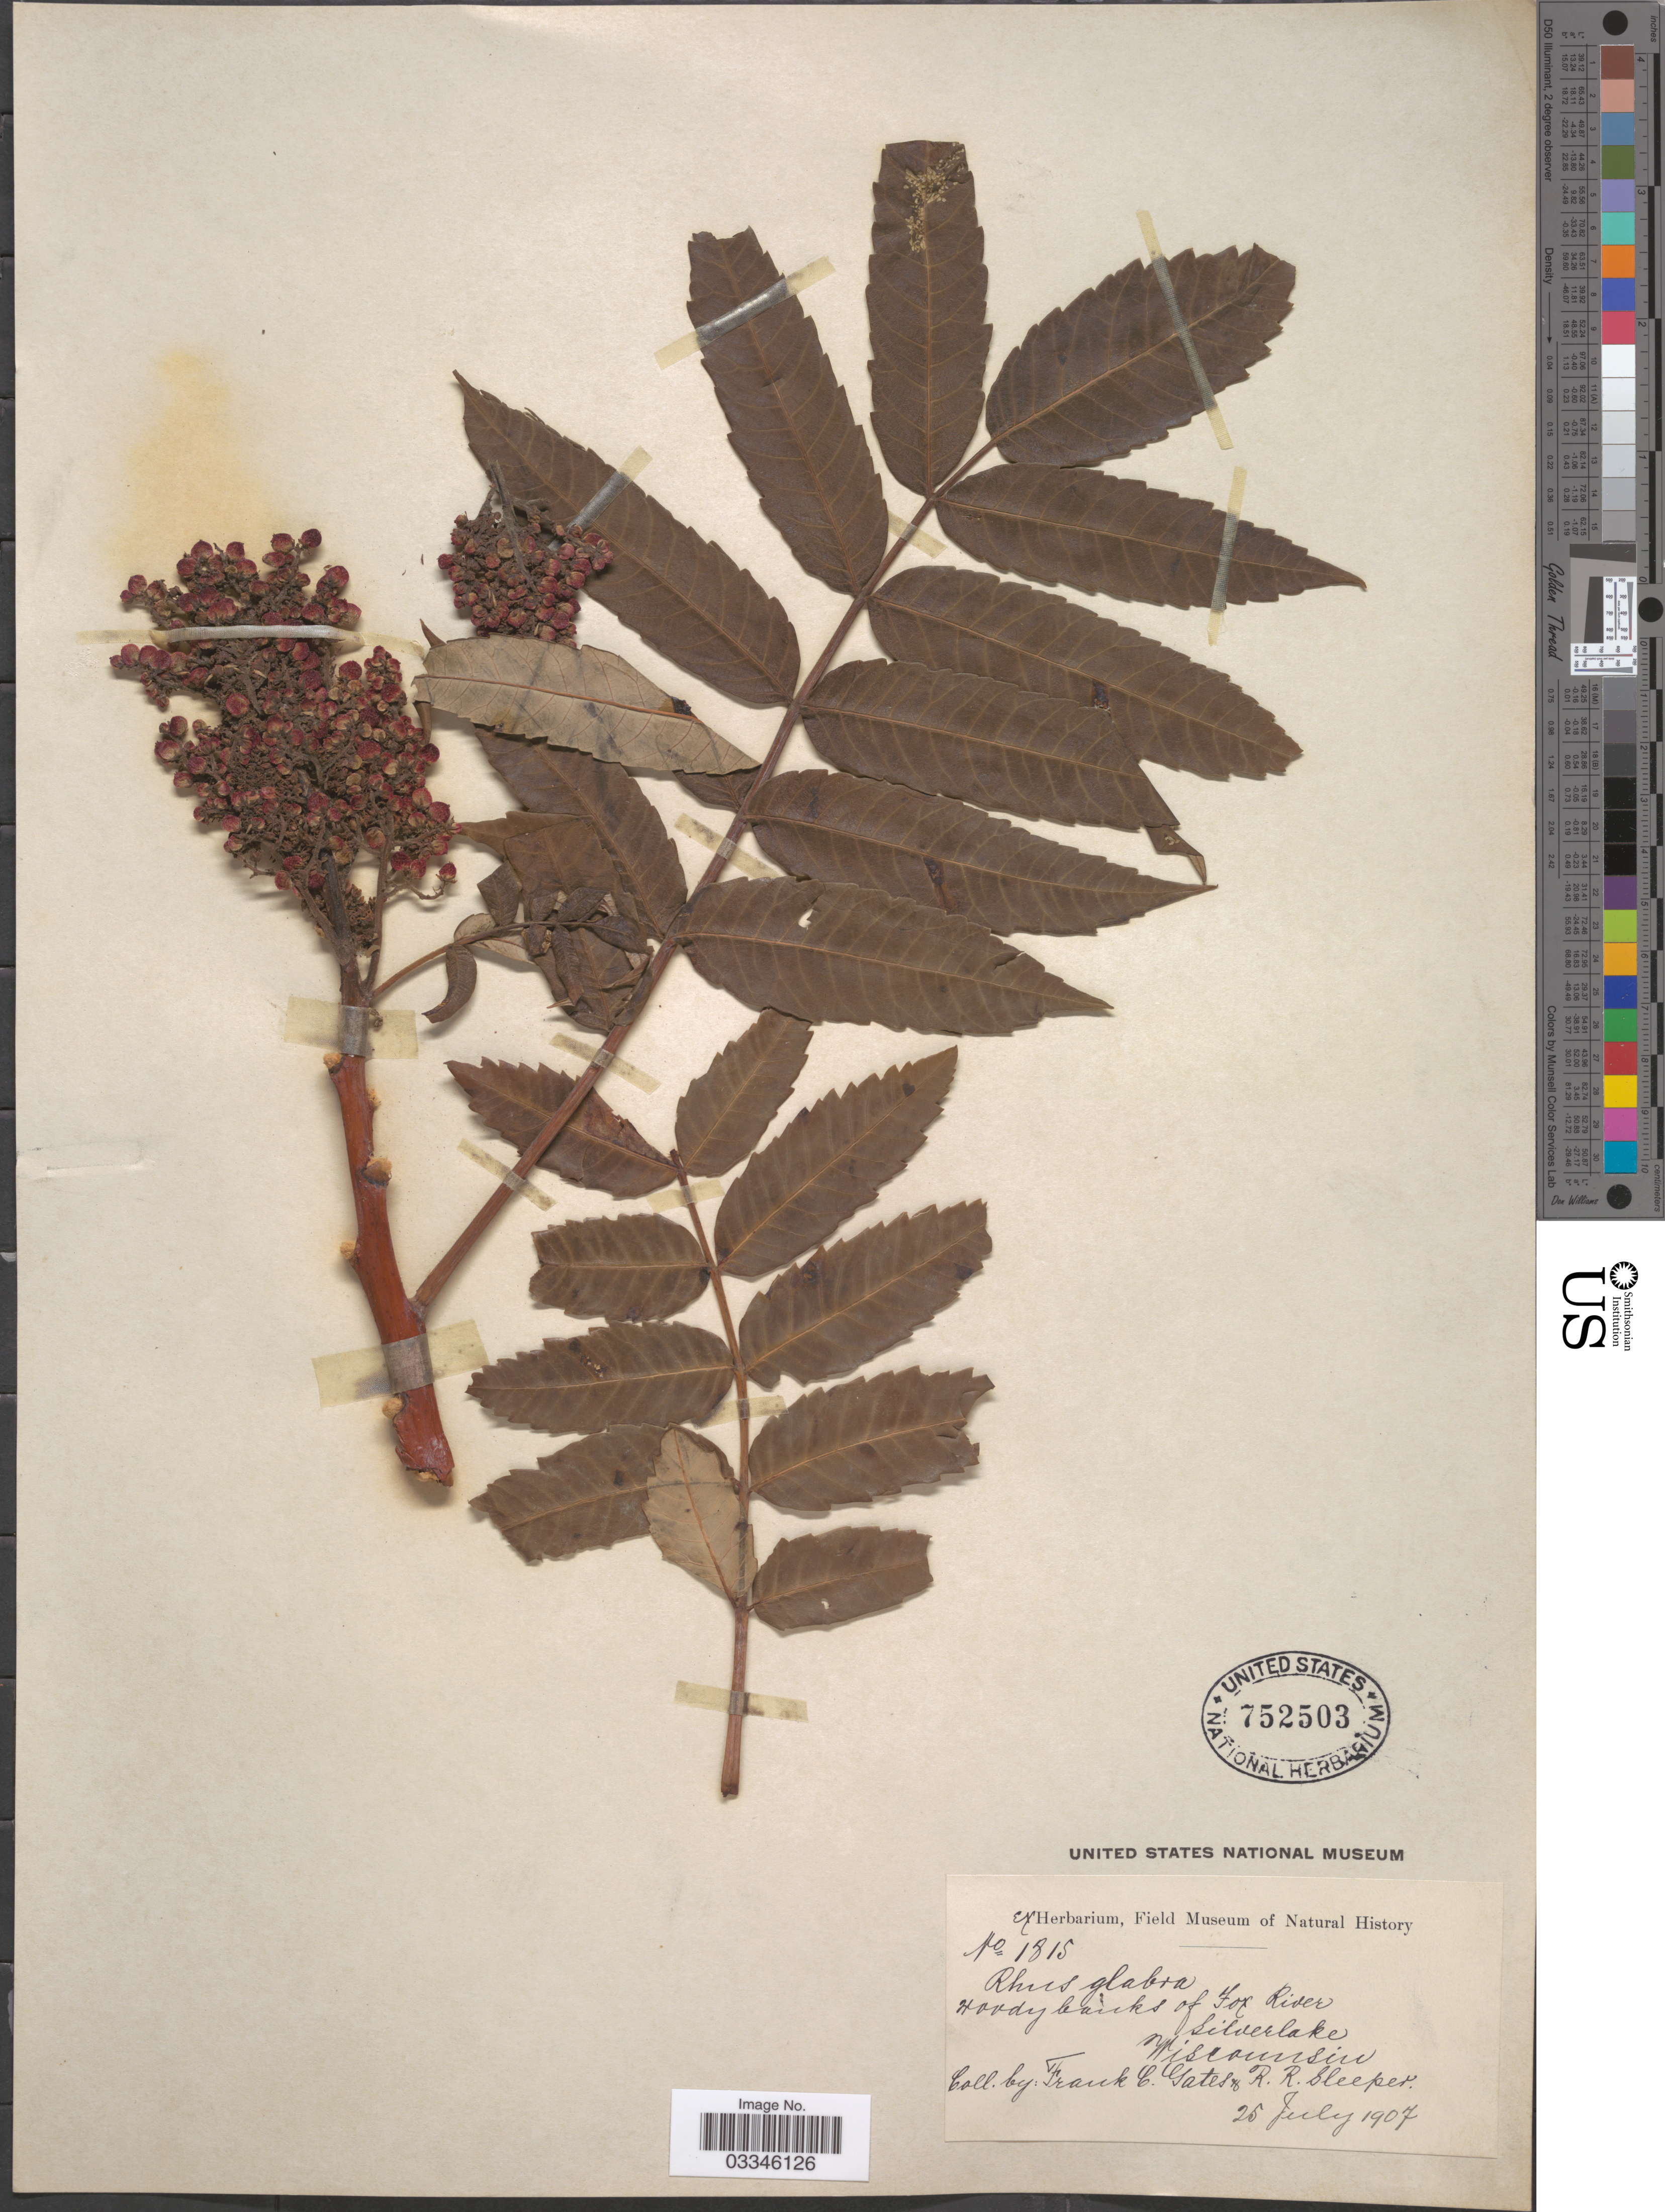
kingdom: Plantae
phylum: Tracheophyta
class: Magnoliopsida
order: Sapindales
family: Anacardiaceae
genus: Rhus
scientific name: Rhus glabra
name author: L.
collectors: F. C. Gates & R. Sleeper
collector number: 1815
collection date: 1907-07-25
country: United States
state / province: Wisconsin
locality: Woody banks of Fox River, Silverlake.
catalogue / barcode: US 752503